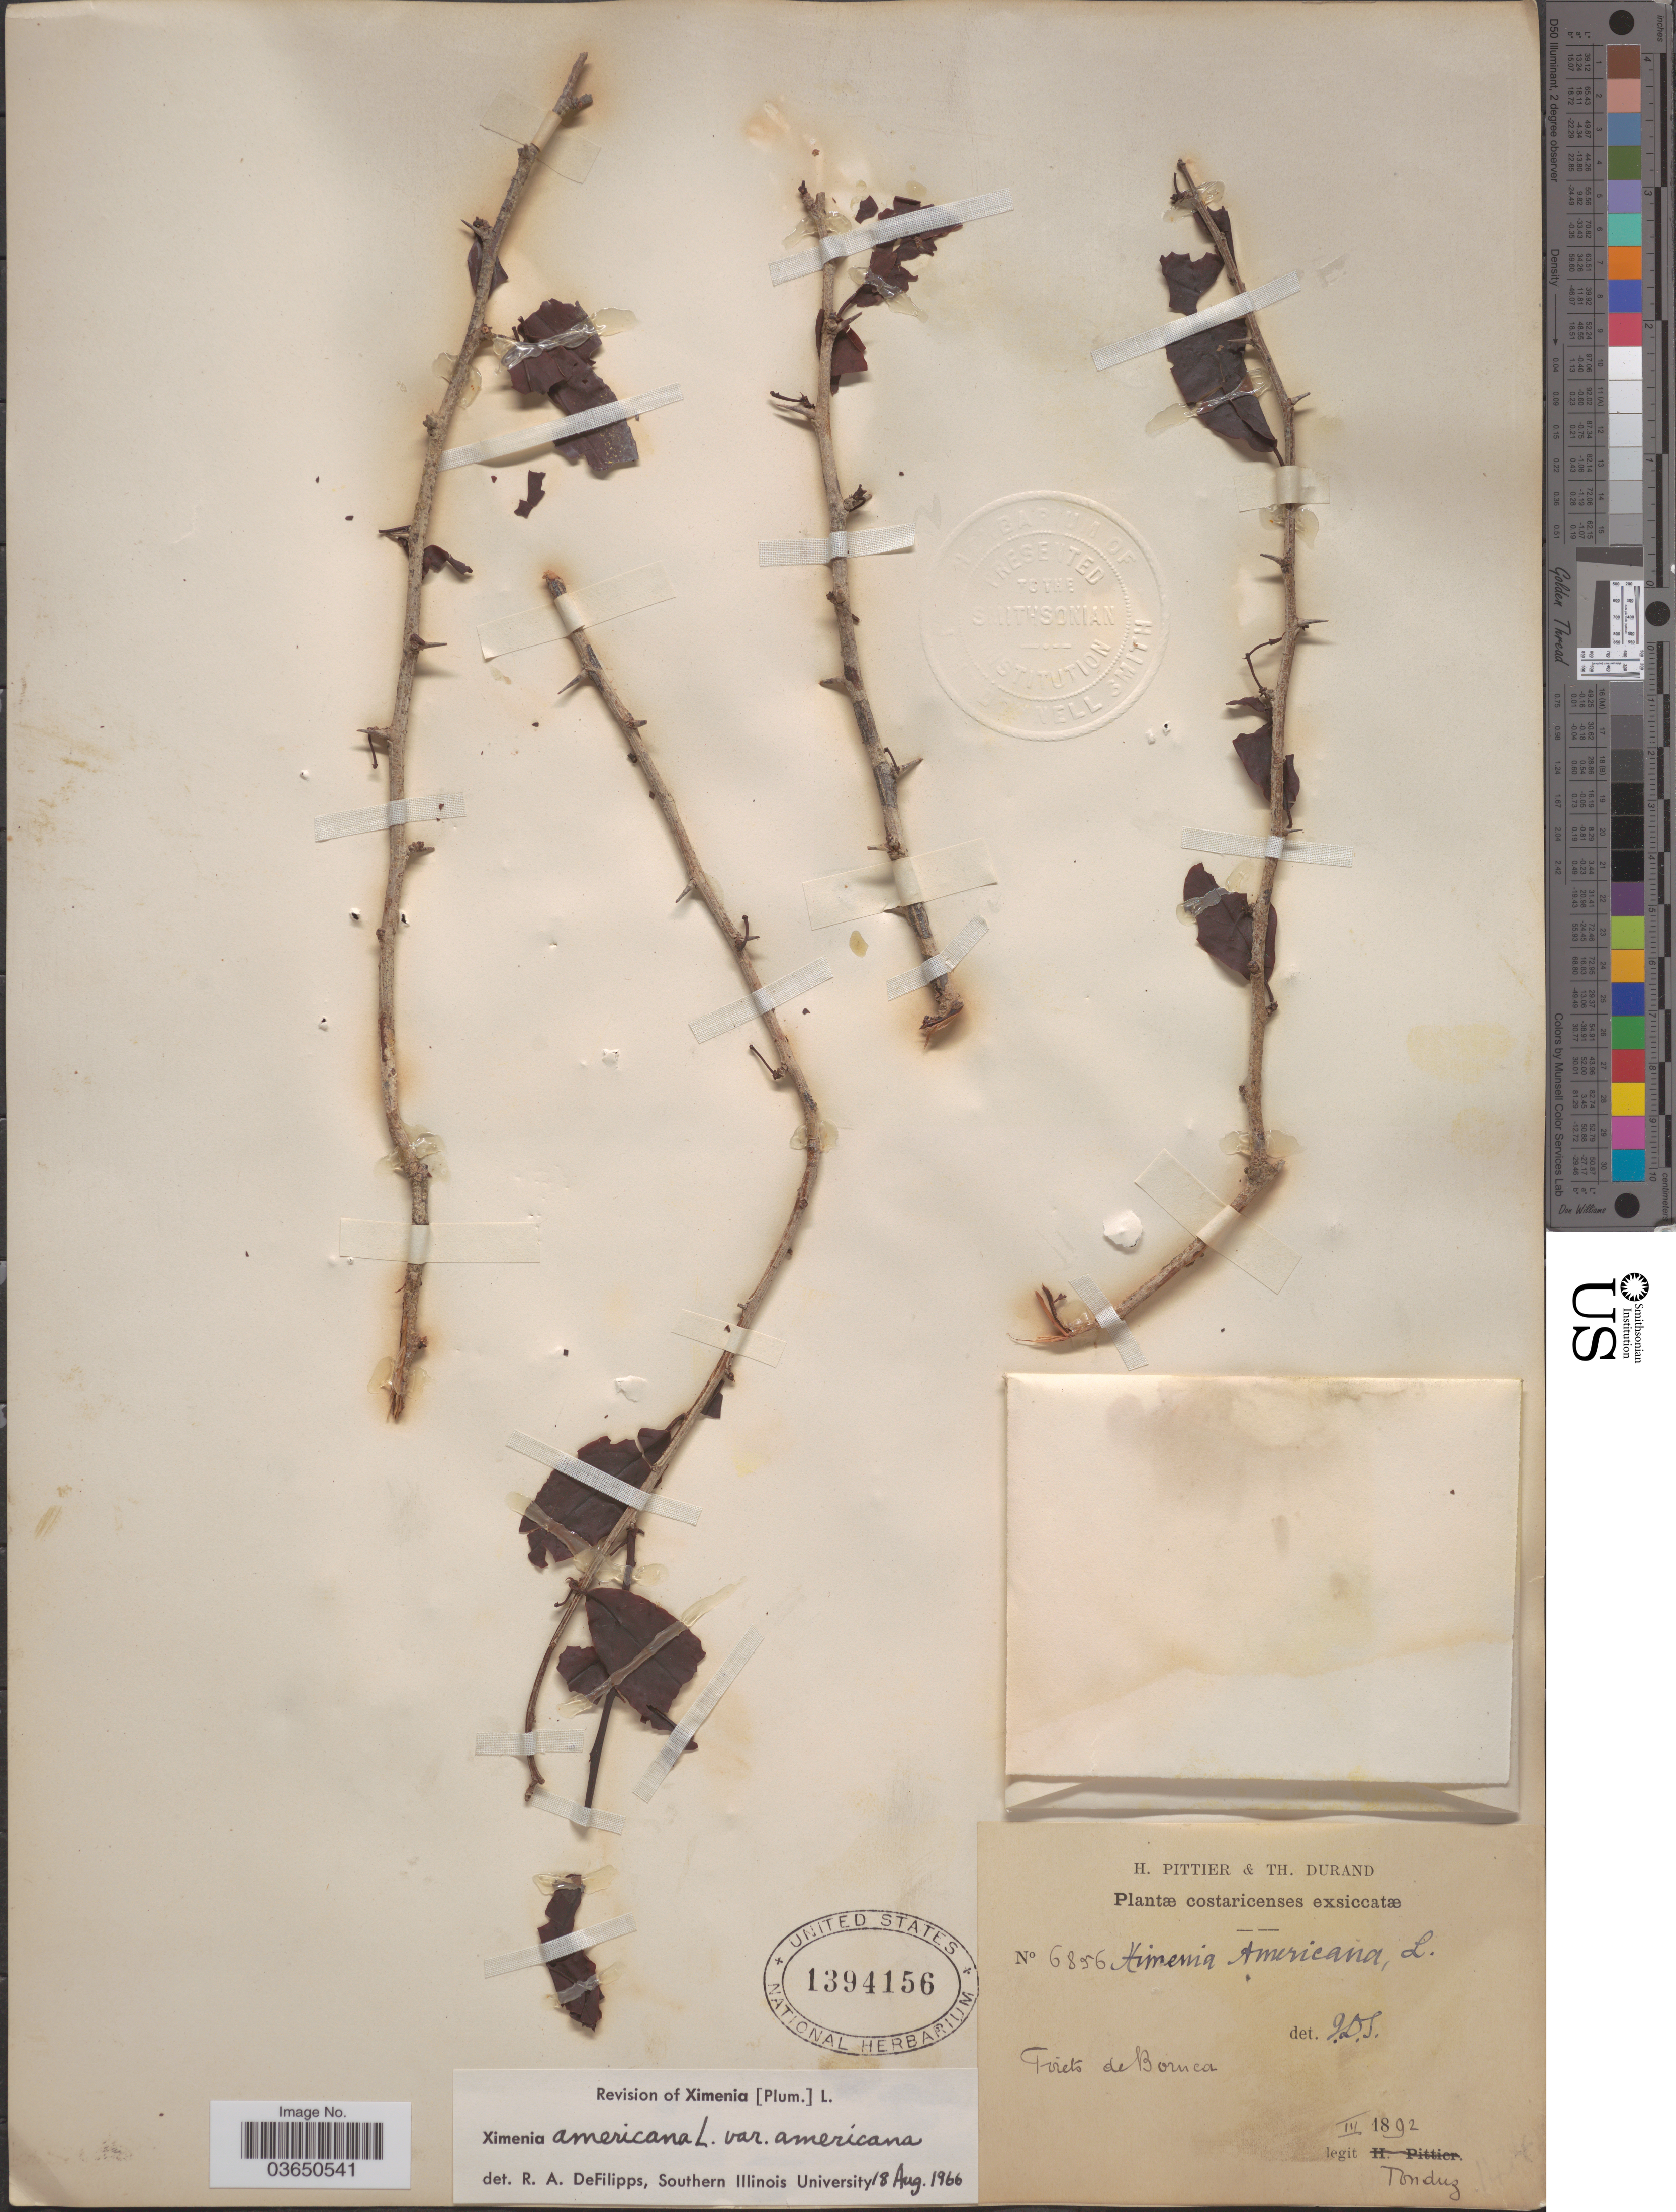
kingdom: Plantae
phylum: Tracheophyta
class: Magnoliopsida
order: Santalales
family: Ximeniaceae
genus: Ximenia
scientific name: Ximenia americana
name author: L.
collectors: Tonduz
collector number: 6856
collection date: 1892-03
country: Costa Rica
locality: Fórets de Boruca.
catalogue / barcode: US 1394156